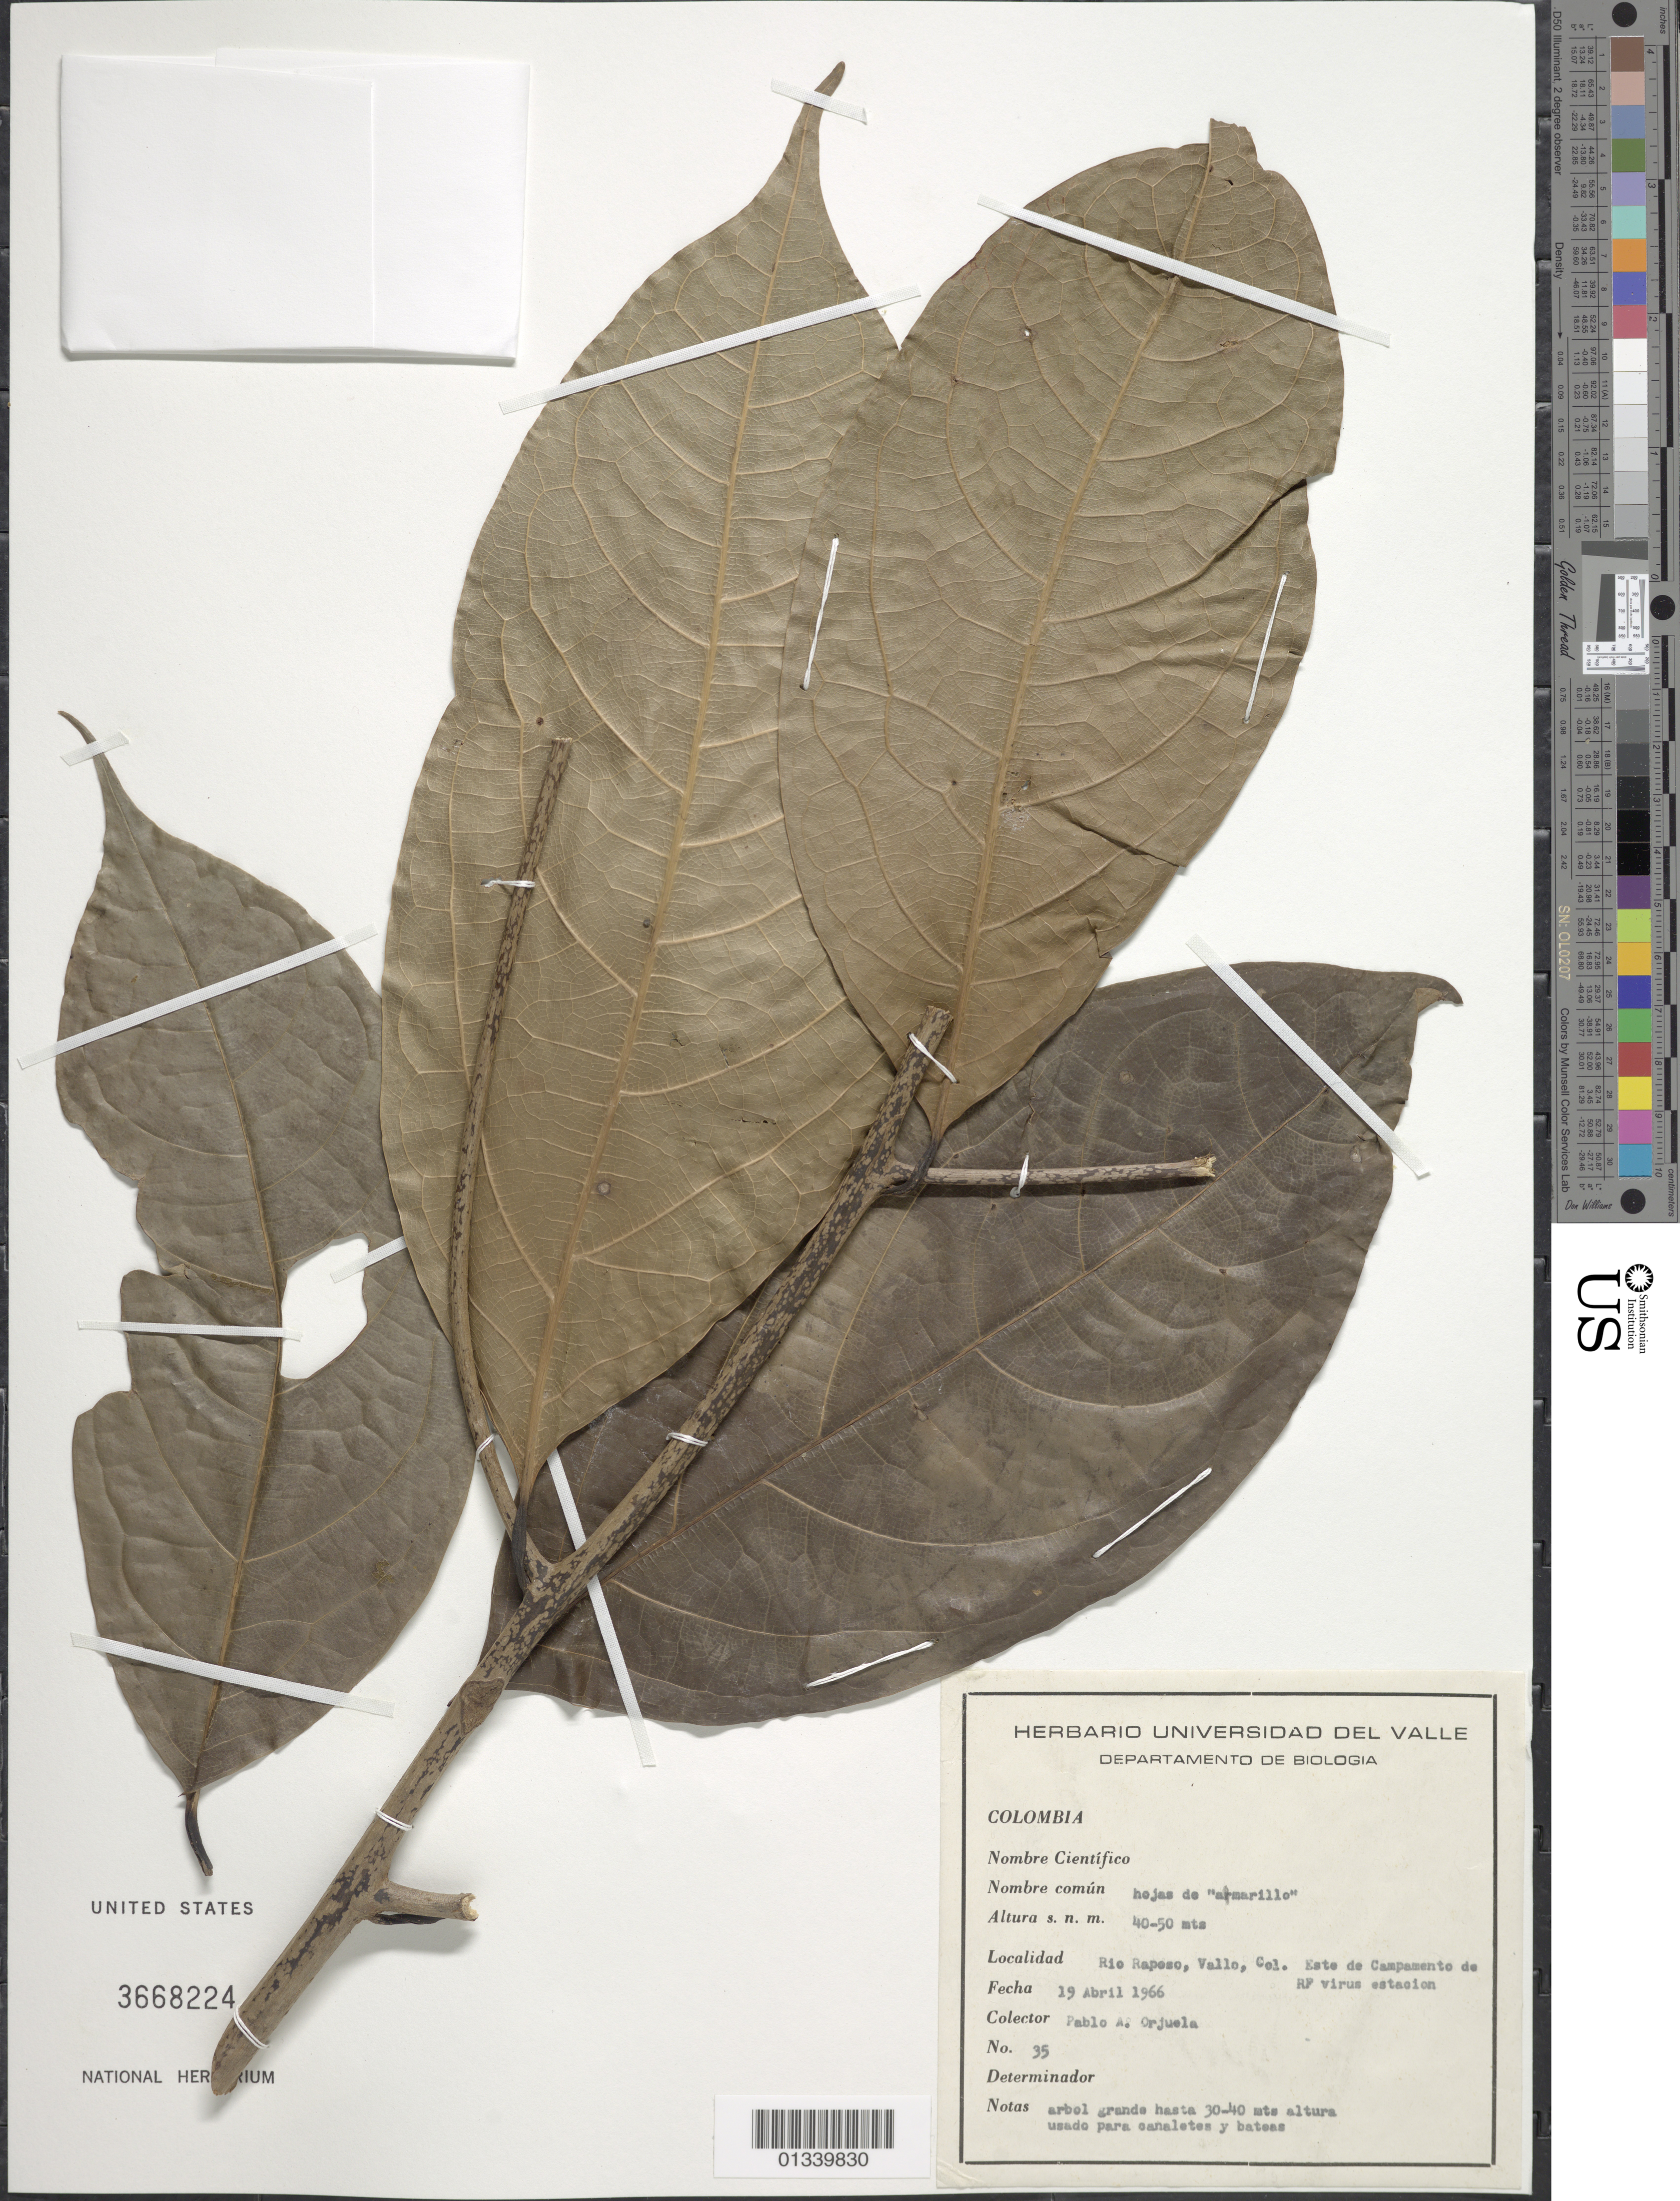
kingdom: Plantae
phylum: Tracheophyta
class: Magnoliopsida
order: Laurales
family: Lauraceae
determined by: Londoño-Echeverri, Y.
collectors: P. A. Orjuela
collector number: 35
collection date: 1966-04-19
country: Colombia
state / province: Valle del Cauca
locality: Rio Rapeso, Kate de Campamente de RF virus estacion.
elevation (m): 40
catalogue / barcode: US 3668224